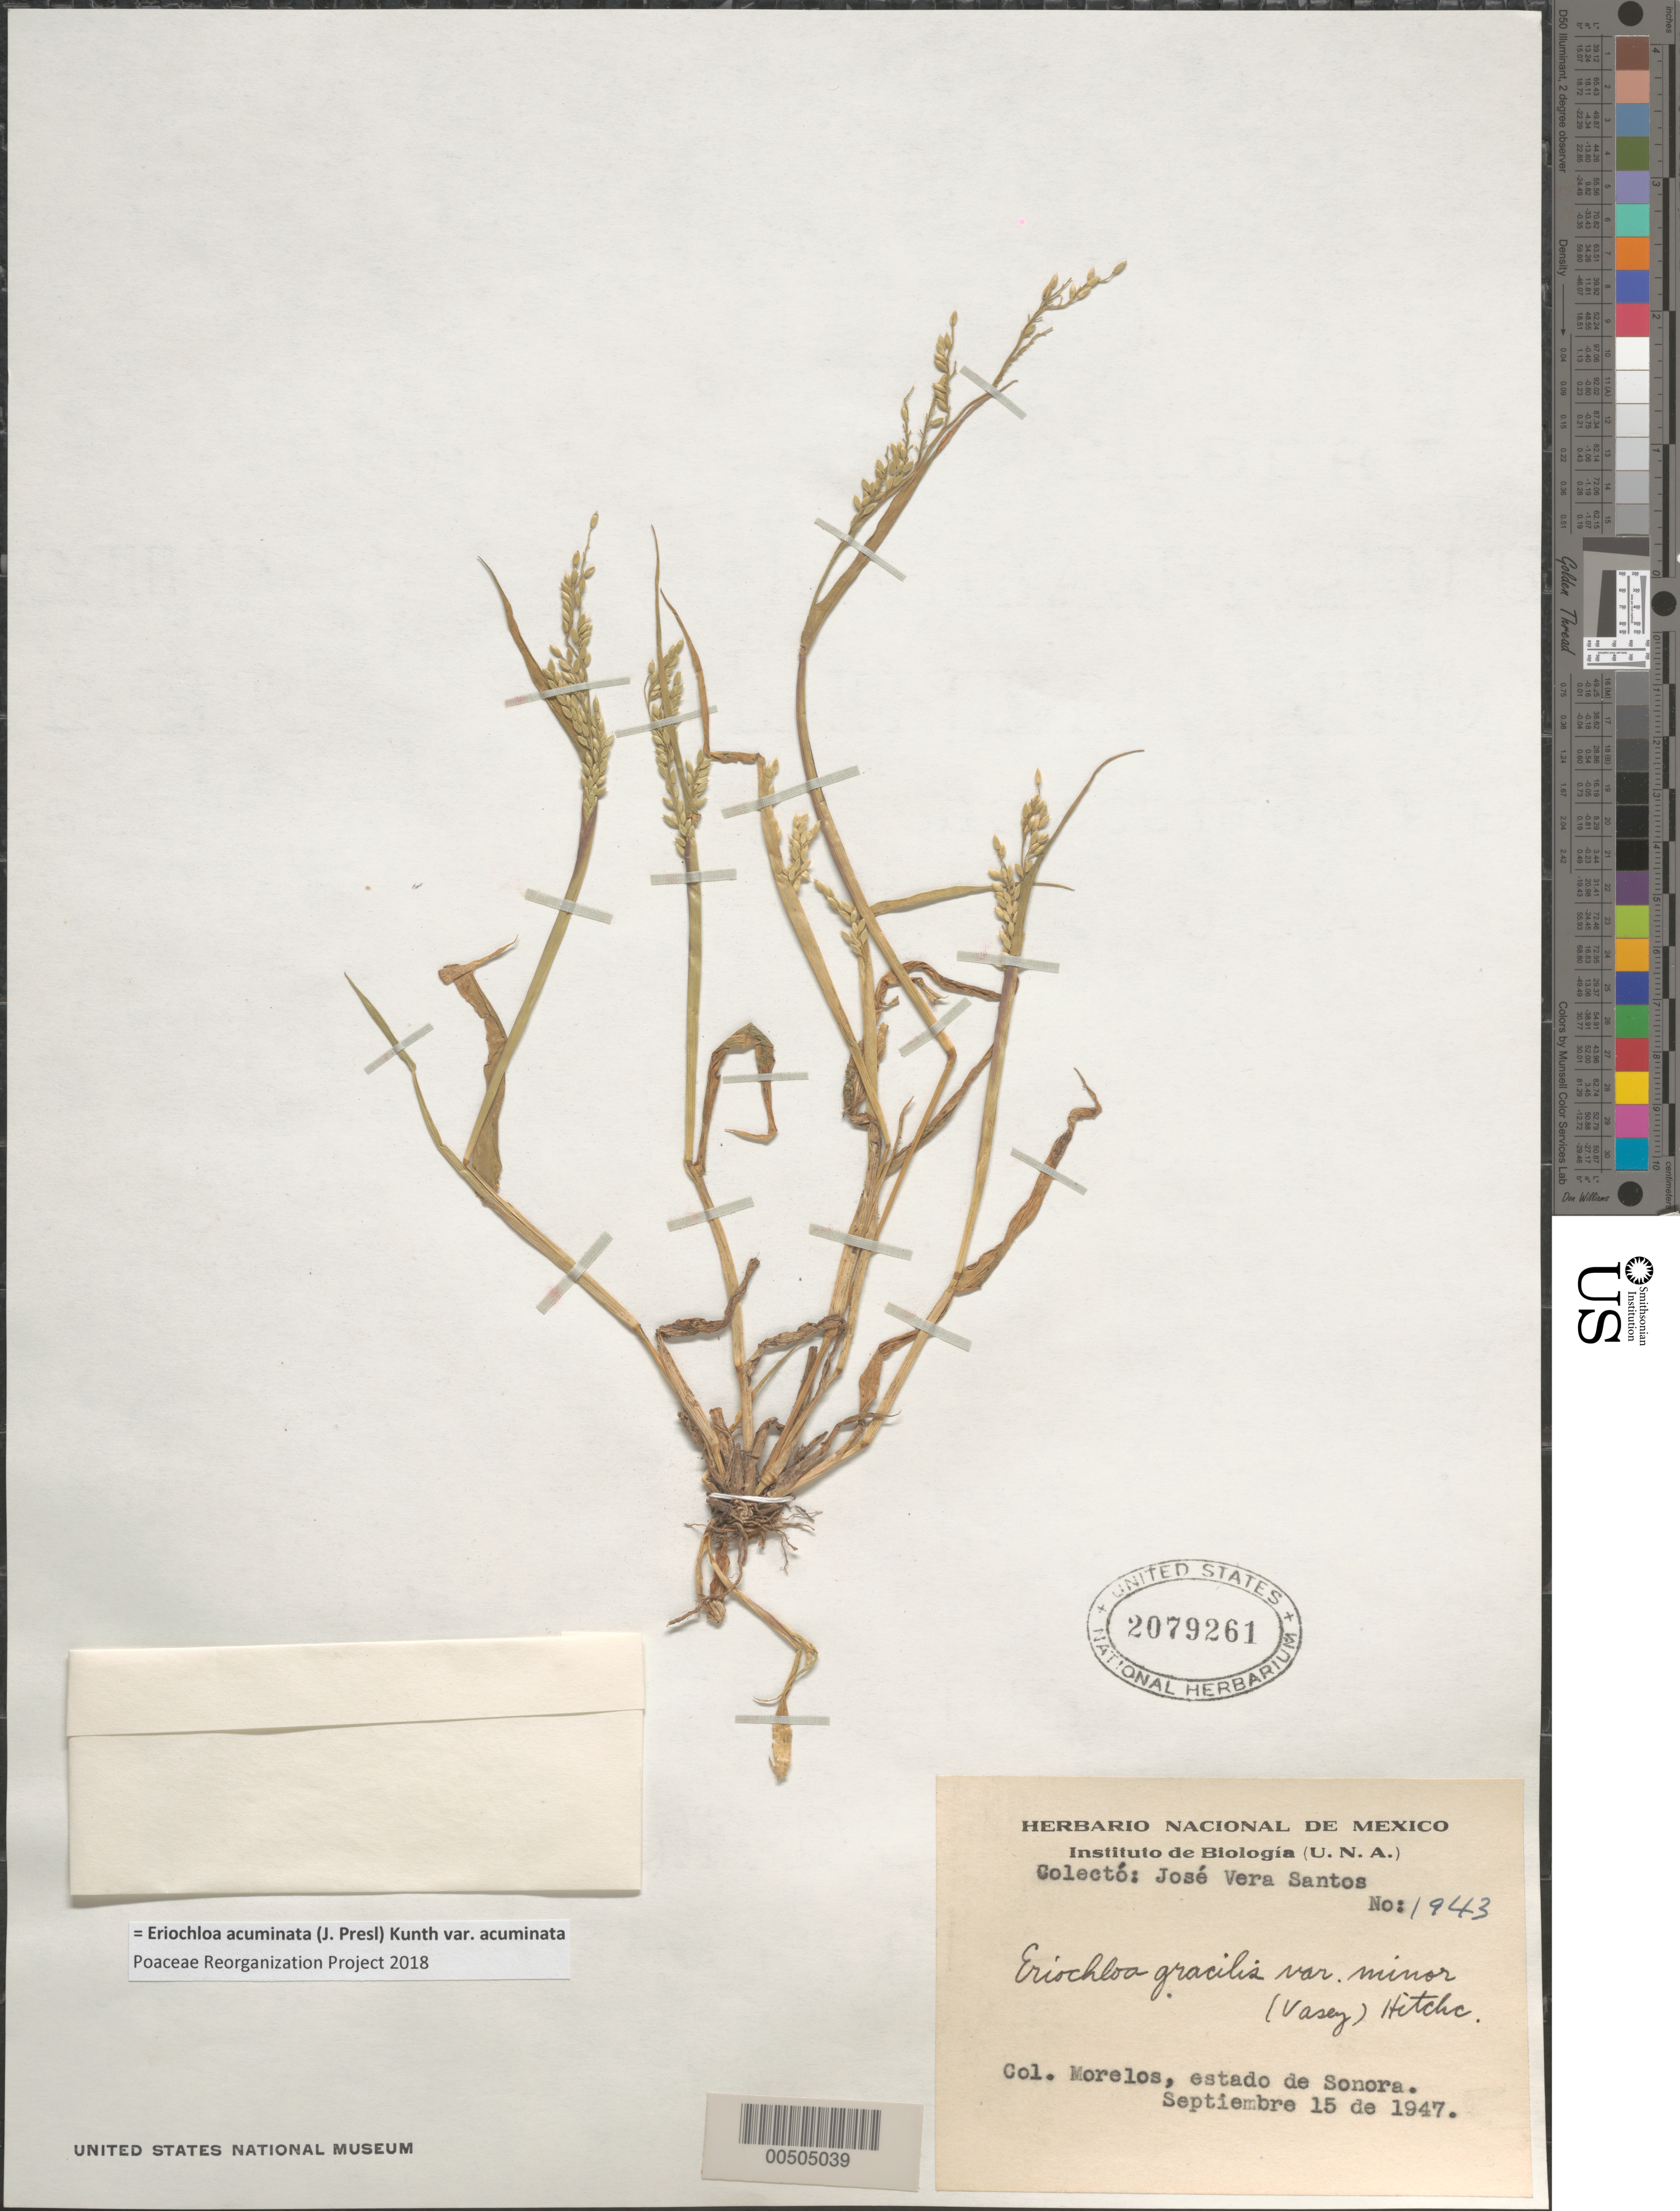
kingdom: Plantae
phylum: Tracheophyta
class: Liliopsida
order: Poales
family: Poaceae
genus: Eriochloa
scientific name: Eriochloa acuminata var. acuminata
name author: (J. Presl) Kunth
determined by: Poaceae Reorganization Project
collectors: J. V. Santos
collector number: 1943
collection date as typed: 15 Sep 1947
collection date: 1947-09-15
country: Mexico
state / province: Sonora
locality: Col. Morelos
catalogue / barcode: US 2079261